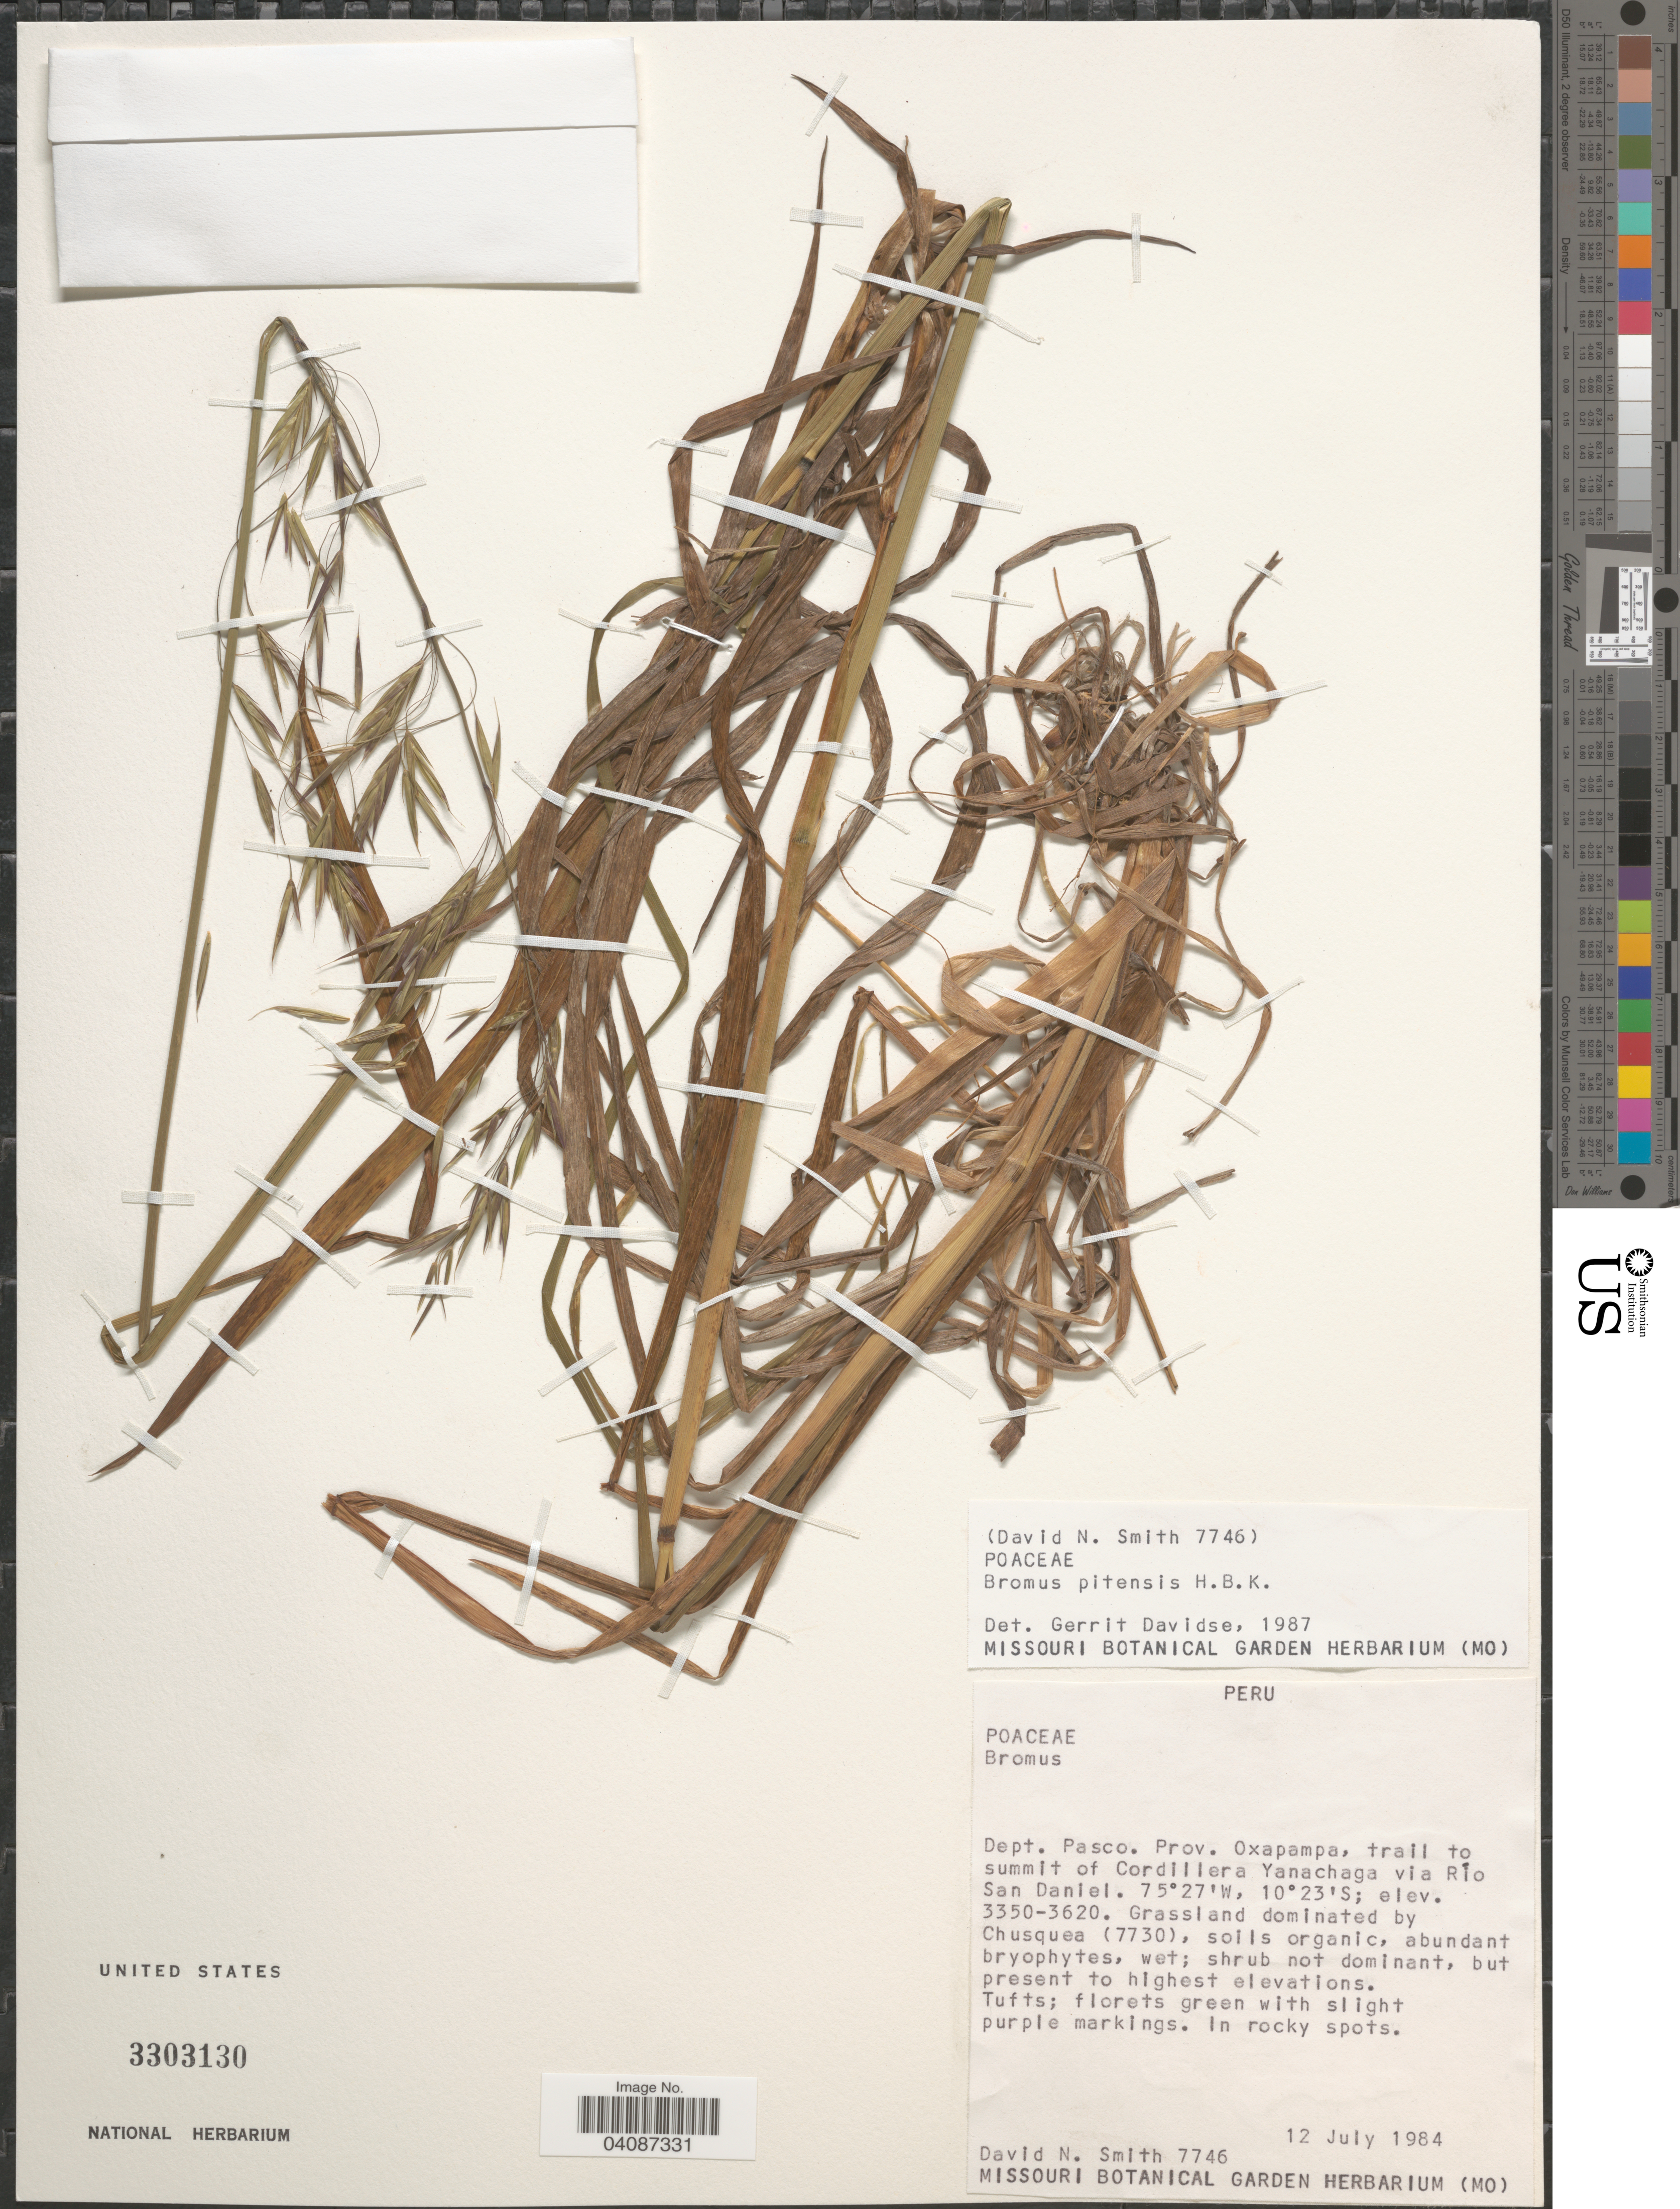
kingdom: Plantae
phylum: Tracheophyta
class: Liliopsida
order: Poales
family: Poaceae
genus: Bromus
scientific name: Bromus pitensis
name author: Kunth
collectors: D. Smith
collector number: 7746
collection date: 1984-07-12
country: Peru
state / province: Pasco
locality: Dept. Pasco. Prov. Oxapampa, trail to summit of Cordillera Yanachaga via Río San Daniel.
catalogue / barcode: US 3303130